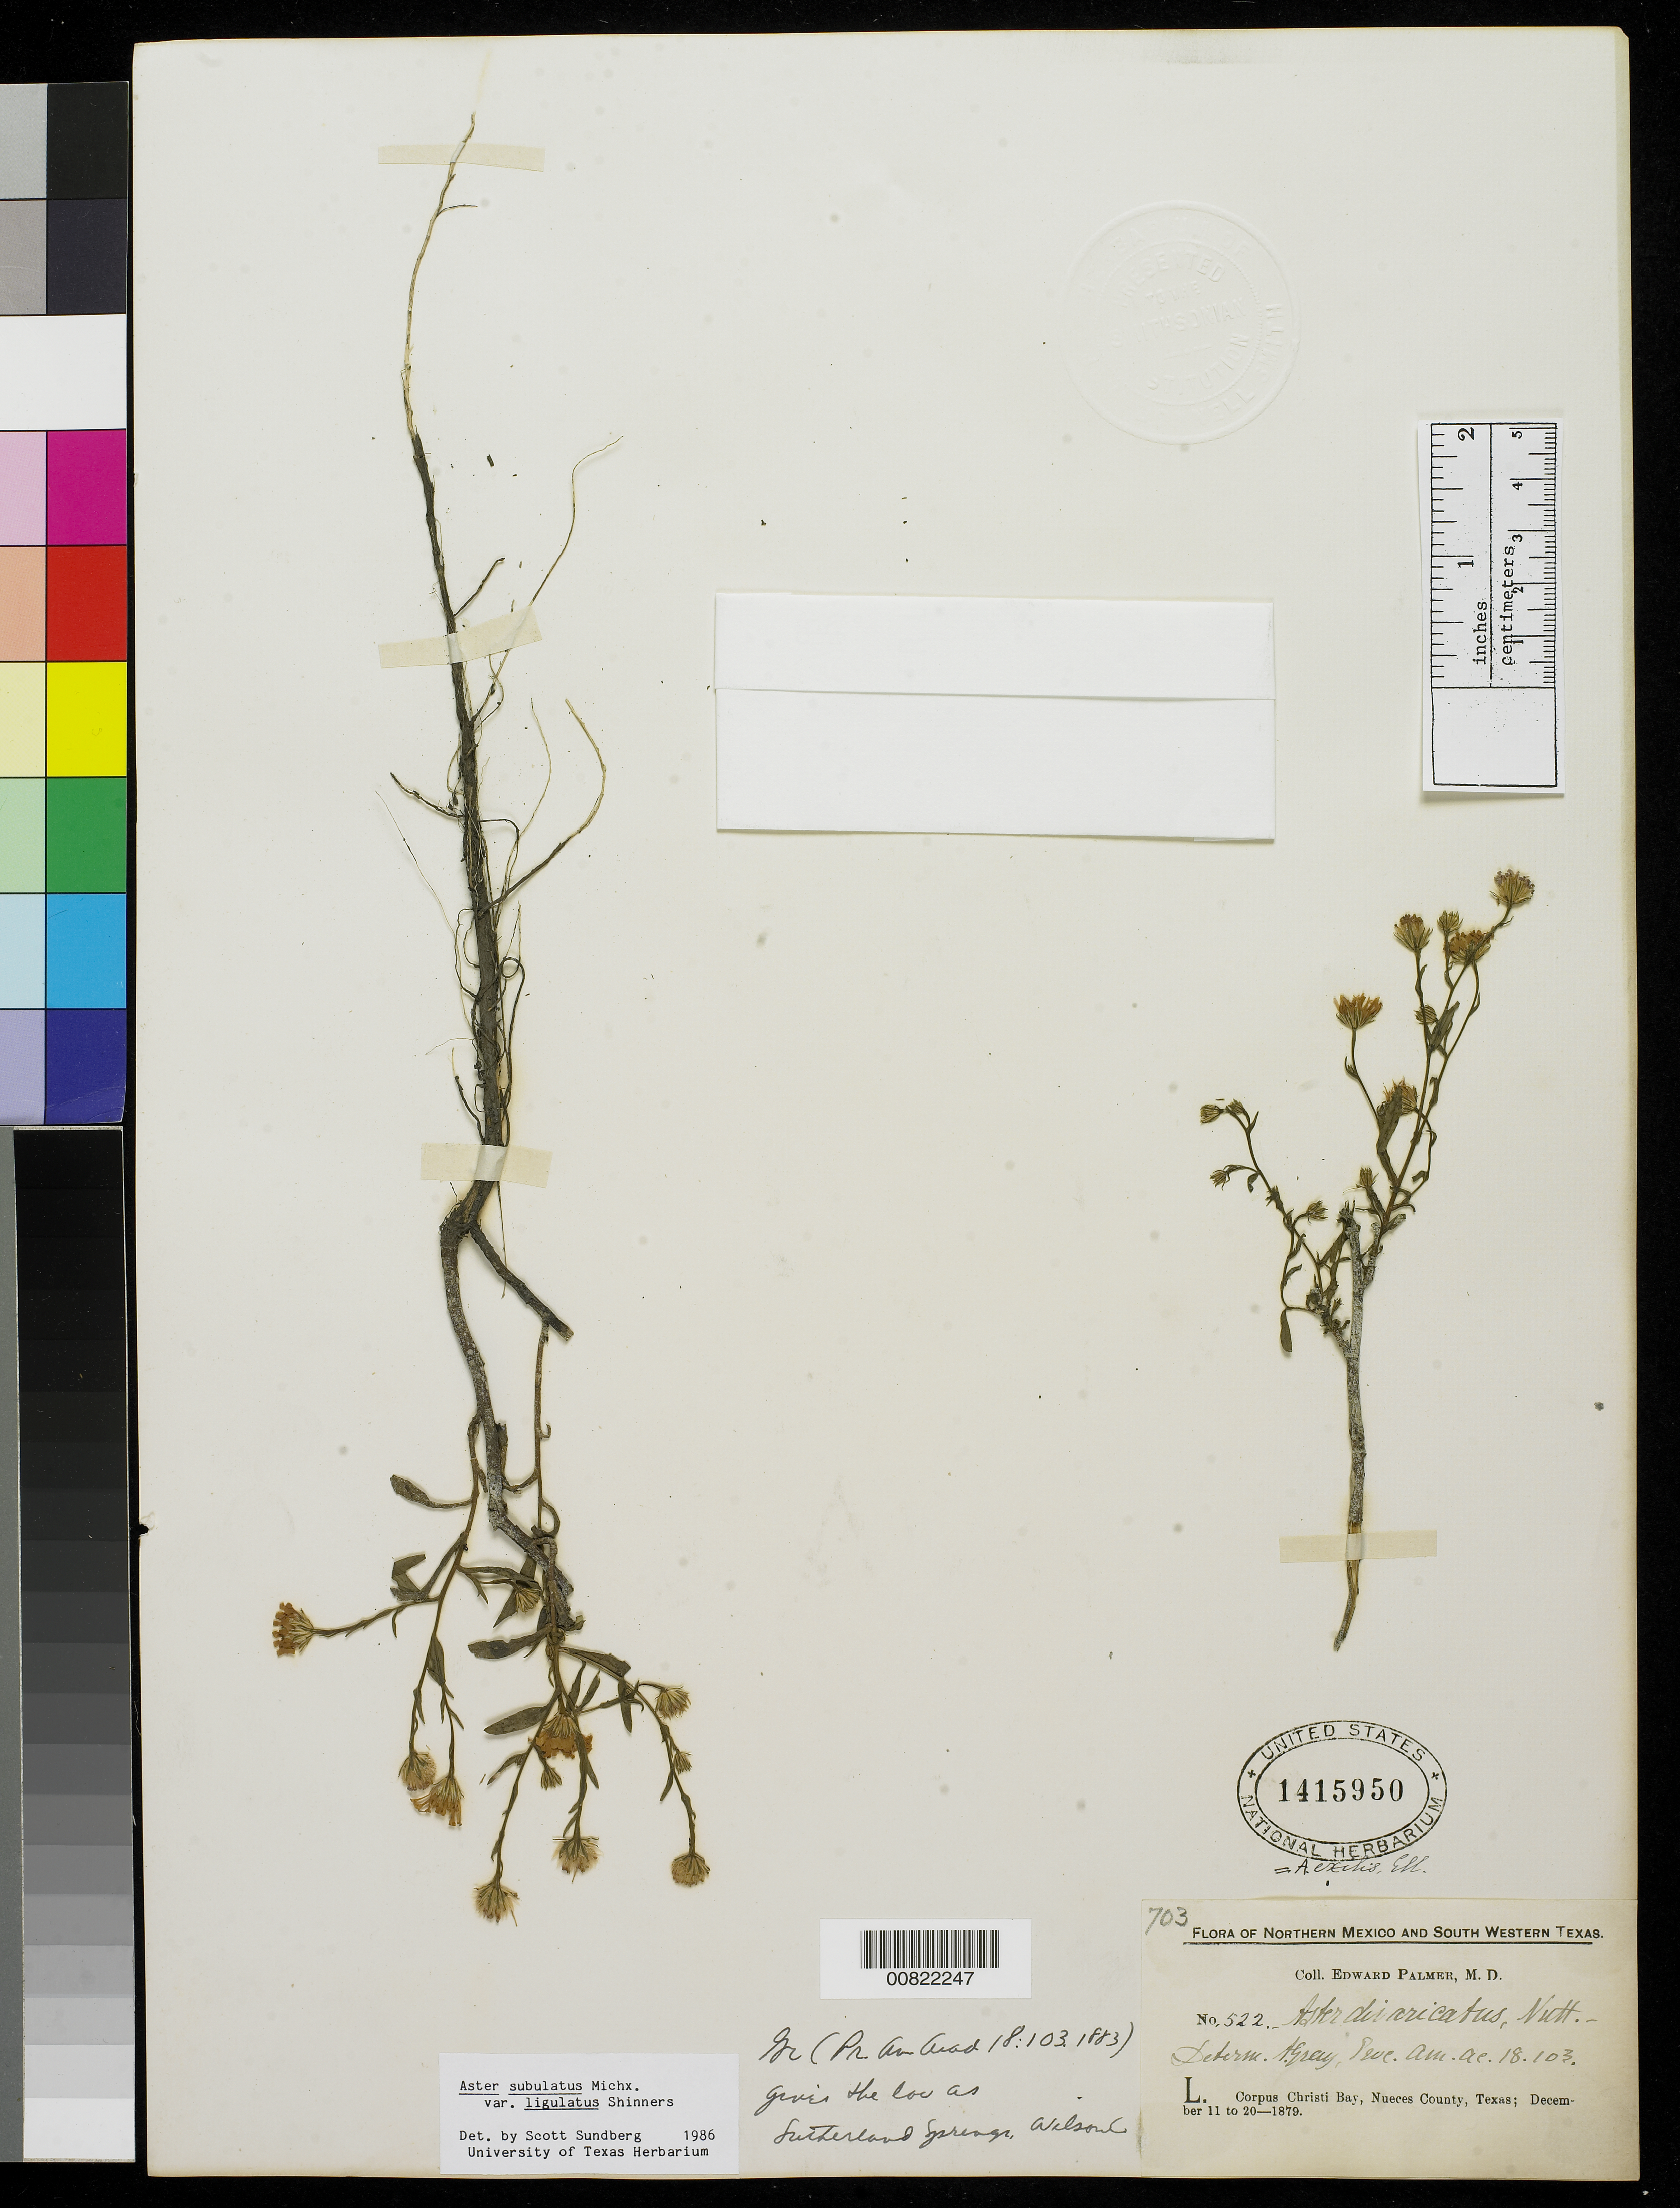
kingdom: Plantae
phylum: Tracheophyta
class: Magnoliopsida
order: Asterales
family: Asteraceae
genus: Symphyotrichum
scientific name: Symphyotrichum subulatum var. ligulatum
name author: (Shinners) S.D. Sundb.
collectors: E. Palmer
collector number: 522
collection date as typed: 11 Dec 1879 to 20 Dec 1879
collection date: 1879-12-11/1879-12-20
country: United States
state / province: Texas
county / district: Nueces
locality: L. Corpus Christi Bay, Nueces County, Texas.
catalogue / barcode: US 1415950